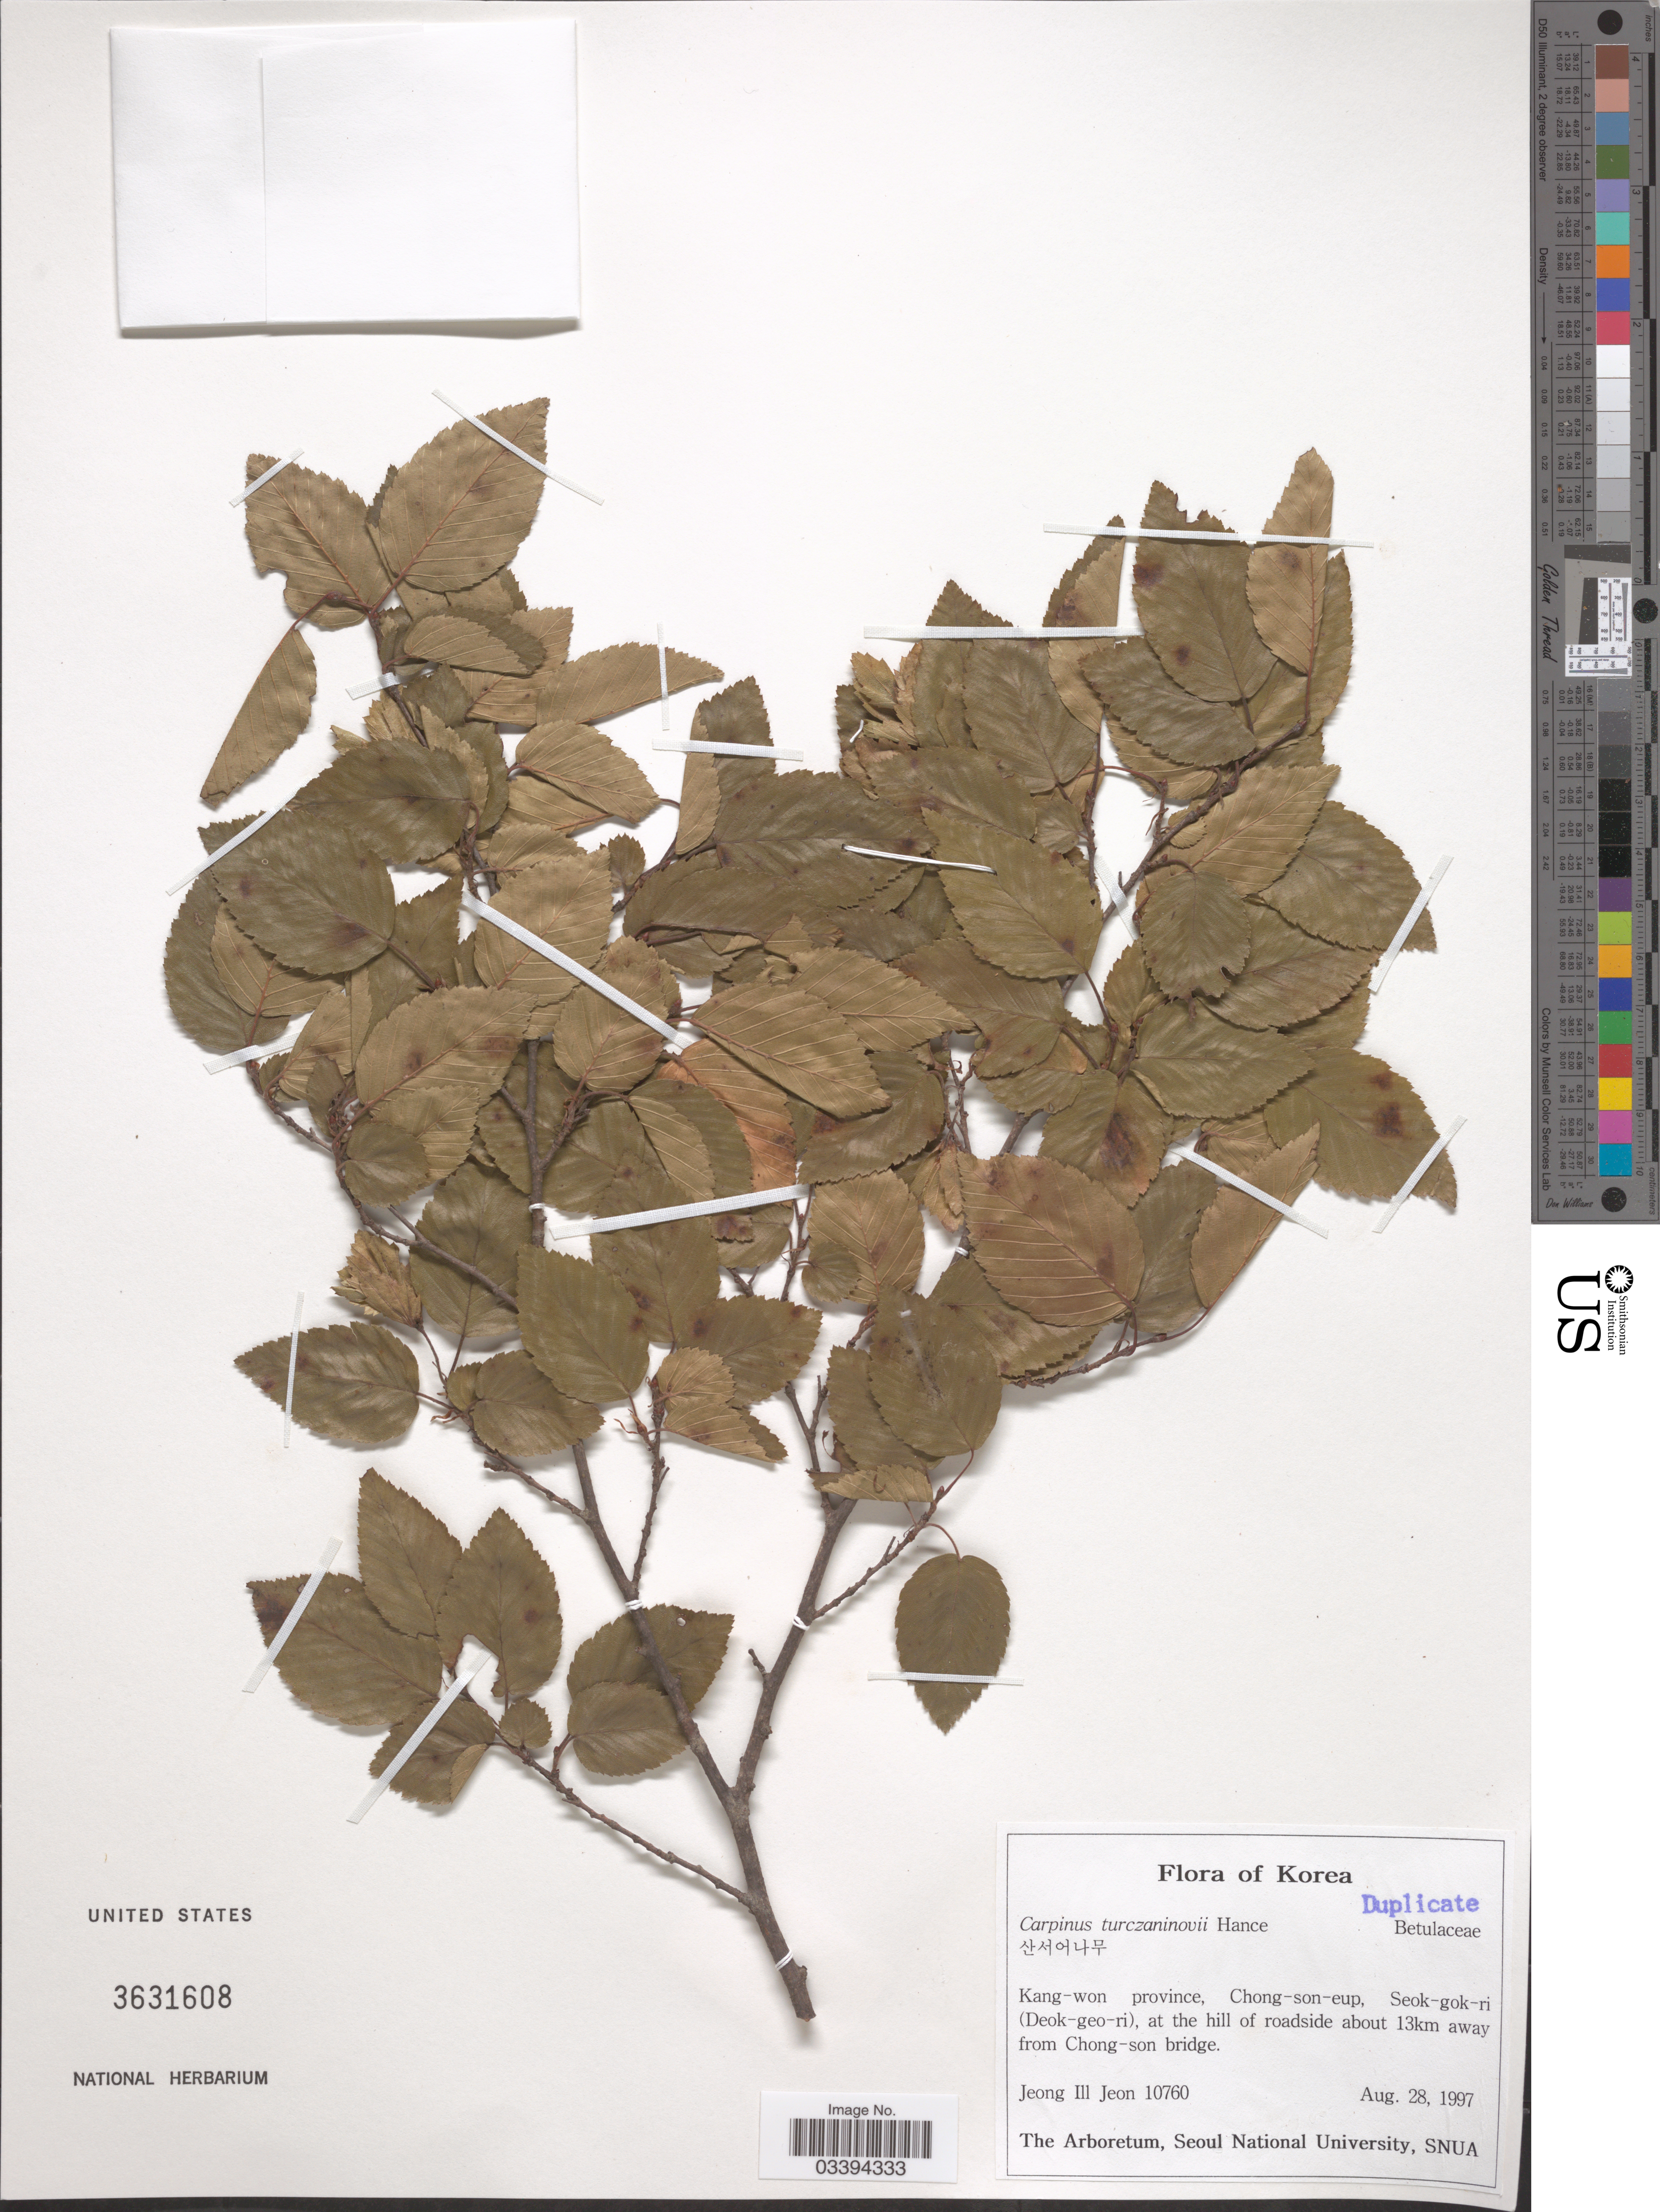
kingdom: Plantae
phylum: Tracheophyta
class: Magnoliopsida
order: Fagales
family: Betulaceae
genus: Carpinus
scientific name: Carpinus turczaninowii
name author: Hance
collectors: J. Jeon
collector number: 10760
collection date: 1997-08-28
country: North Korea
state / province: Kangwon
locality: Chong-son-eup, Seok-gok-ri (Deok-geo-ri), at the hill of roadside about 13km away from Chong-son bridge.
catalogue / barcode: US 3631608